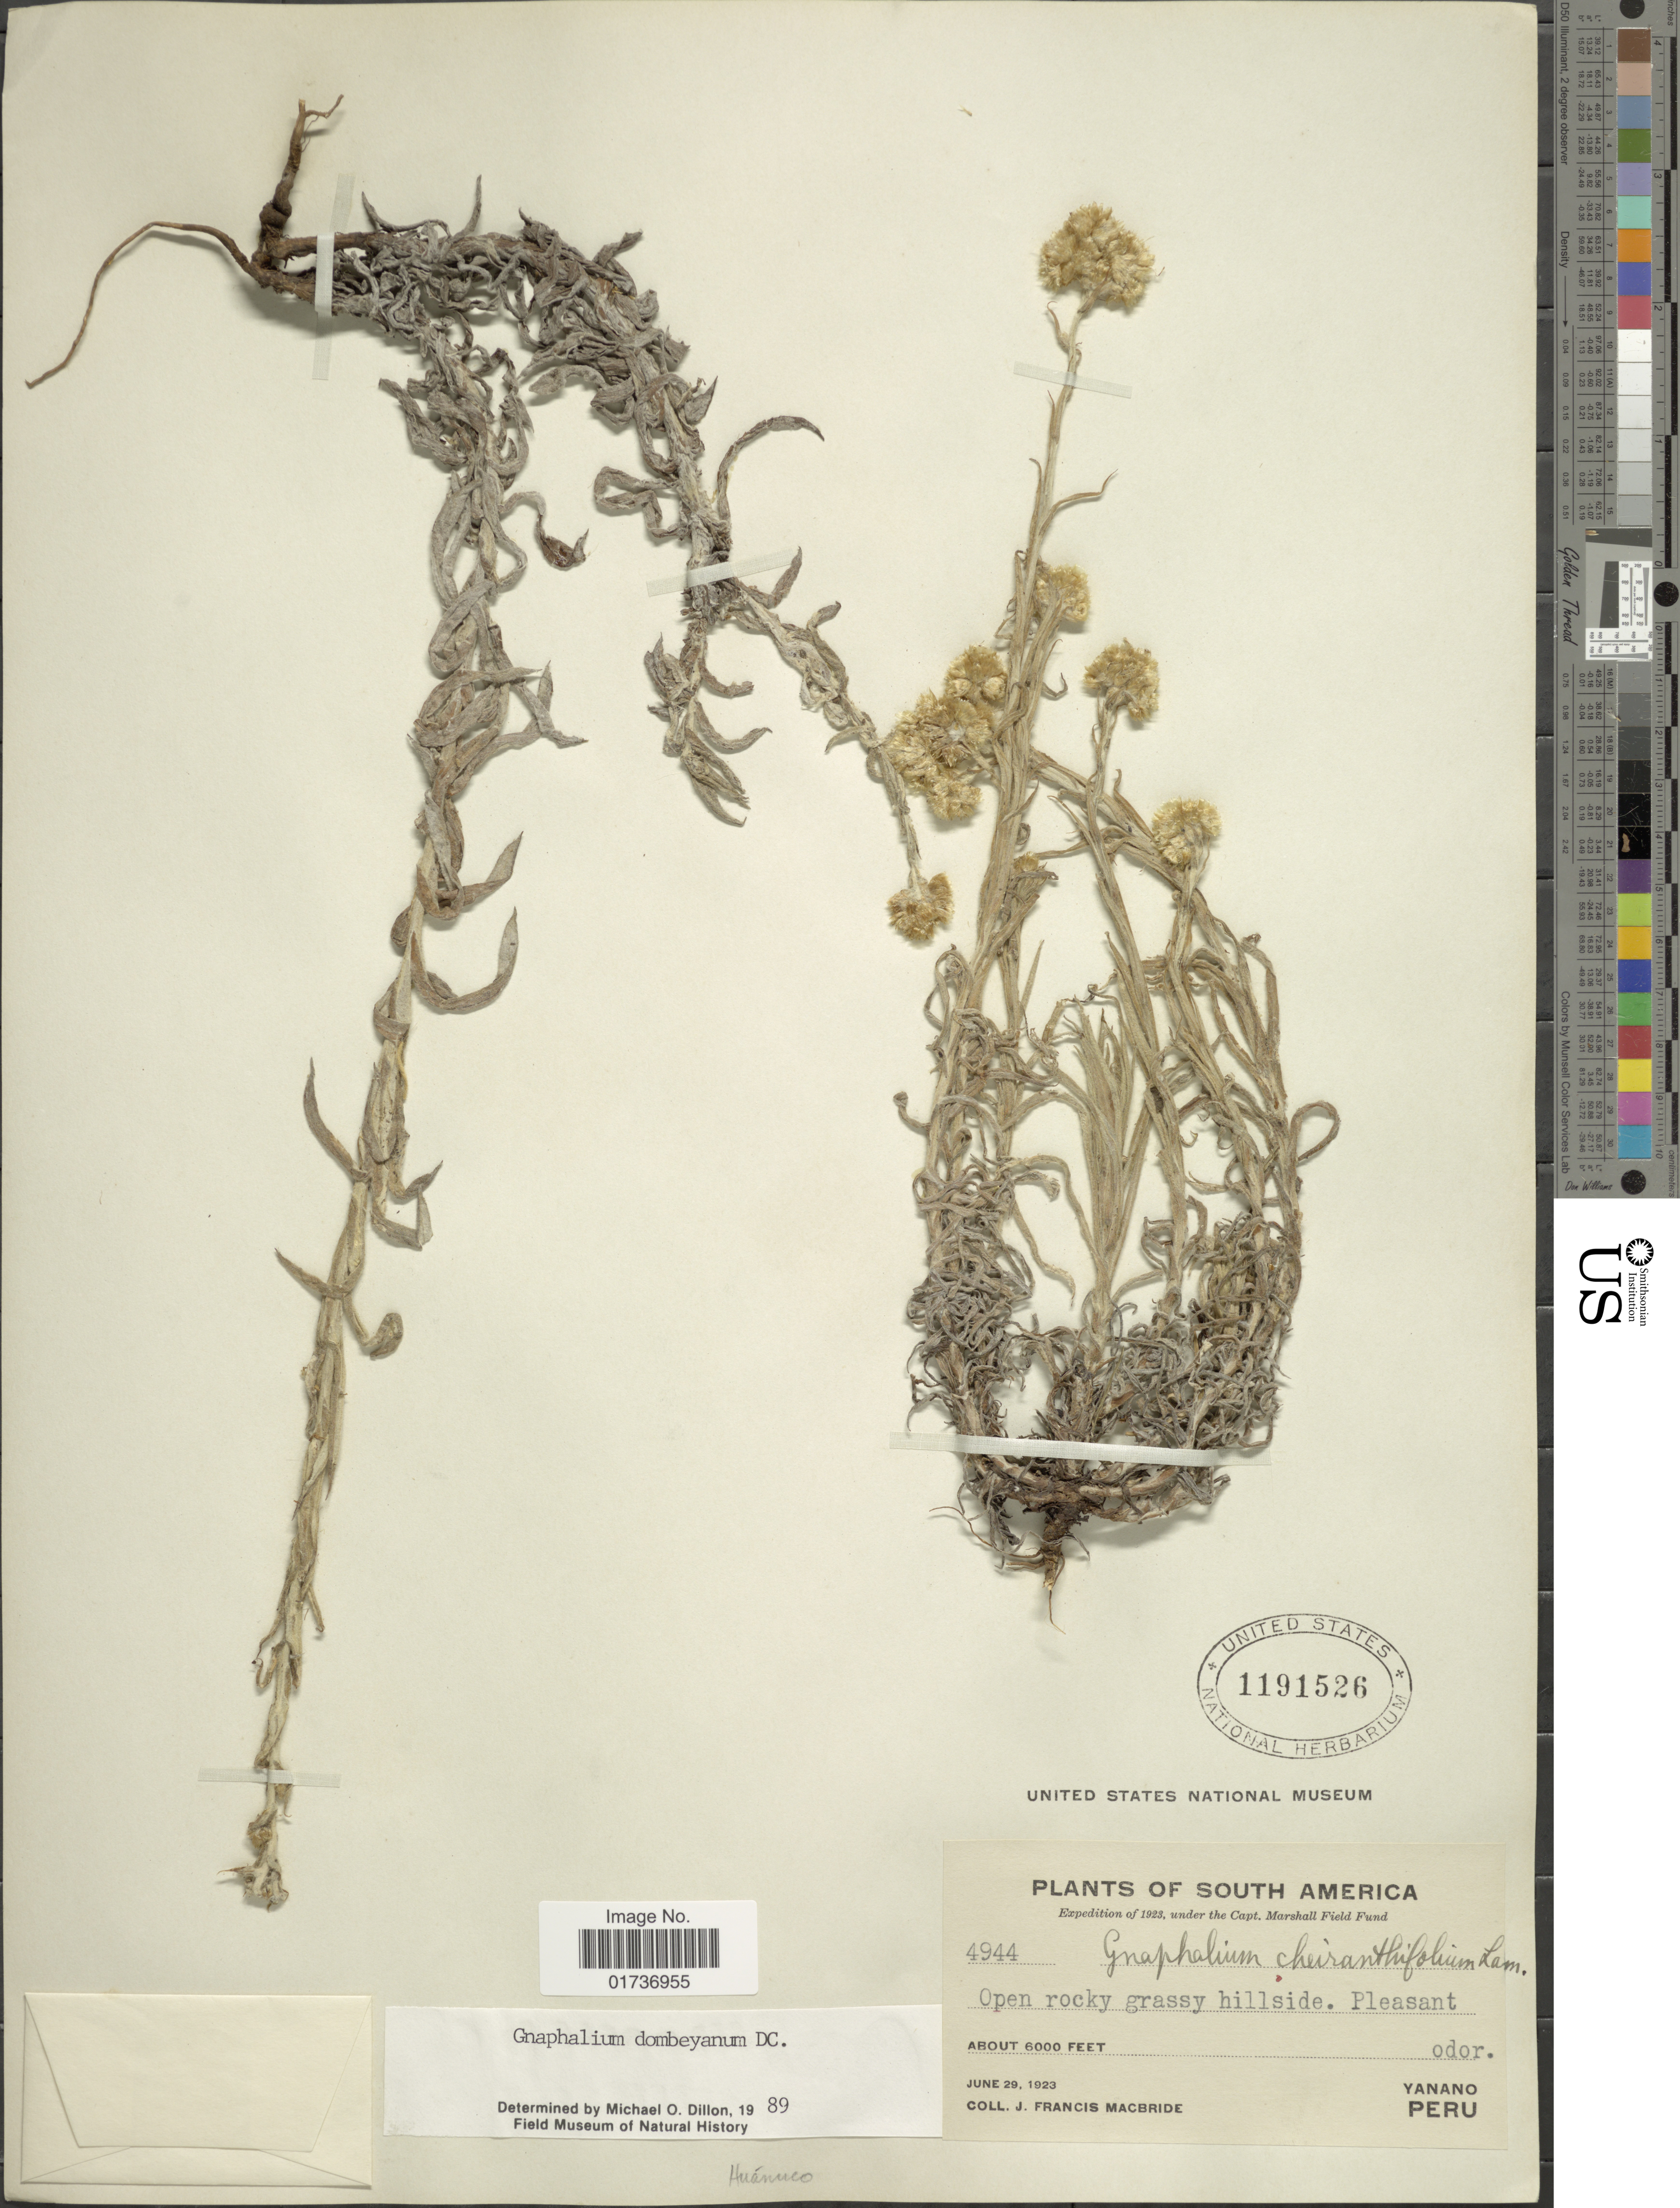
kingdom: Plantae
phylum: Tracheophyta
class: Magnoliopsida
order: Asterales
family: Asteraceae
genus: Gnaphalium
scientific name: Gnaphalium dombeyanum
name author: DC.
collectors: J. F. Macbride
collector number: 4944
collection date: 1923-06-29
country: Peru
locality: Open rocky grassy hillside. Pleasant, Odor, Yanano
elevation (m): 1829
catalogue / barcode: US 1191526